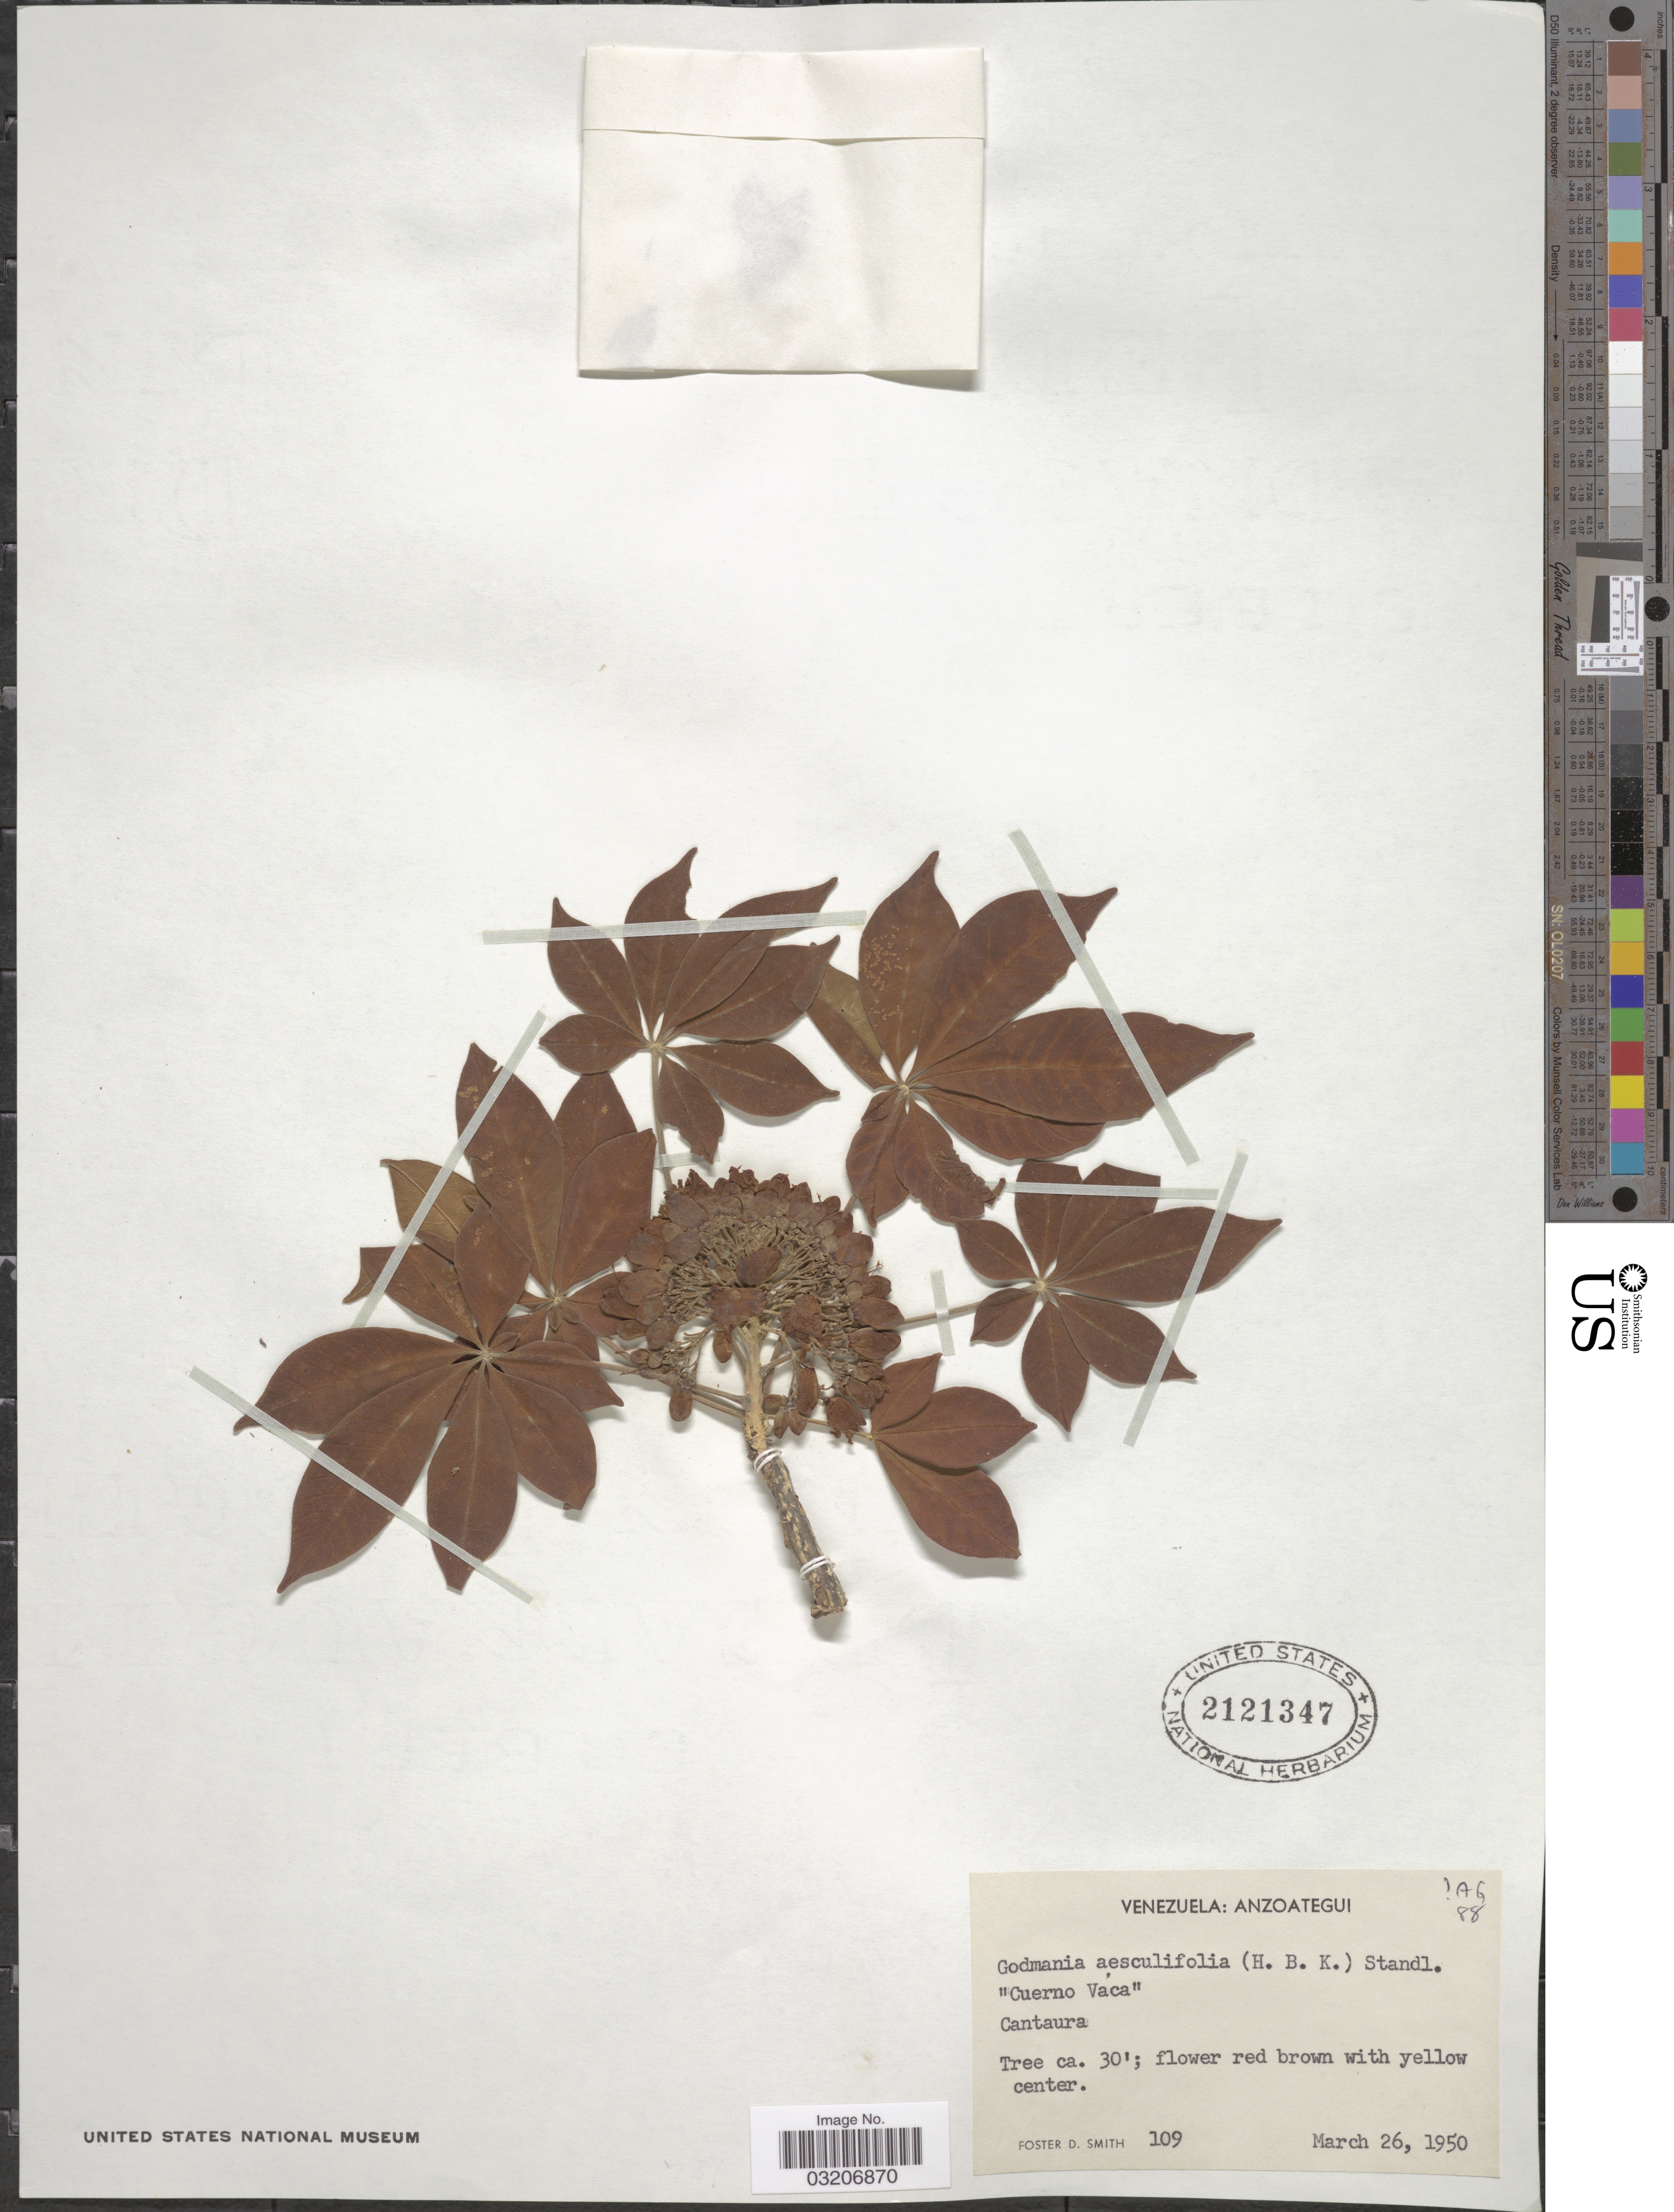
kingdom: Plantae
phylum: Tracheophyta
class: Magnoliopsida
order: Lamiales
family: Bignoniaceae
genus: Godmania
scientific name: Godmania aesculifolia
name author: Standl.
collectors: F. Smith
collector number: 109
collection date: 1950-03-26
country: Venezuela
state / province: Anzoategui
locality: Cantaura.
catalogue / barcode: US 2121347